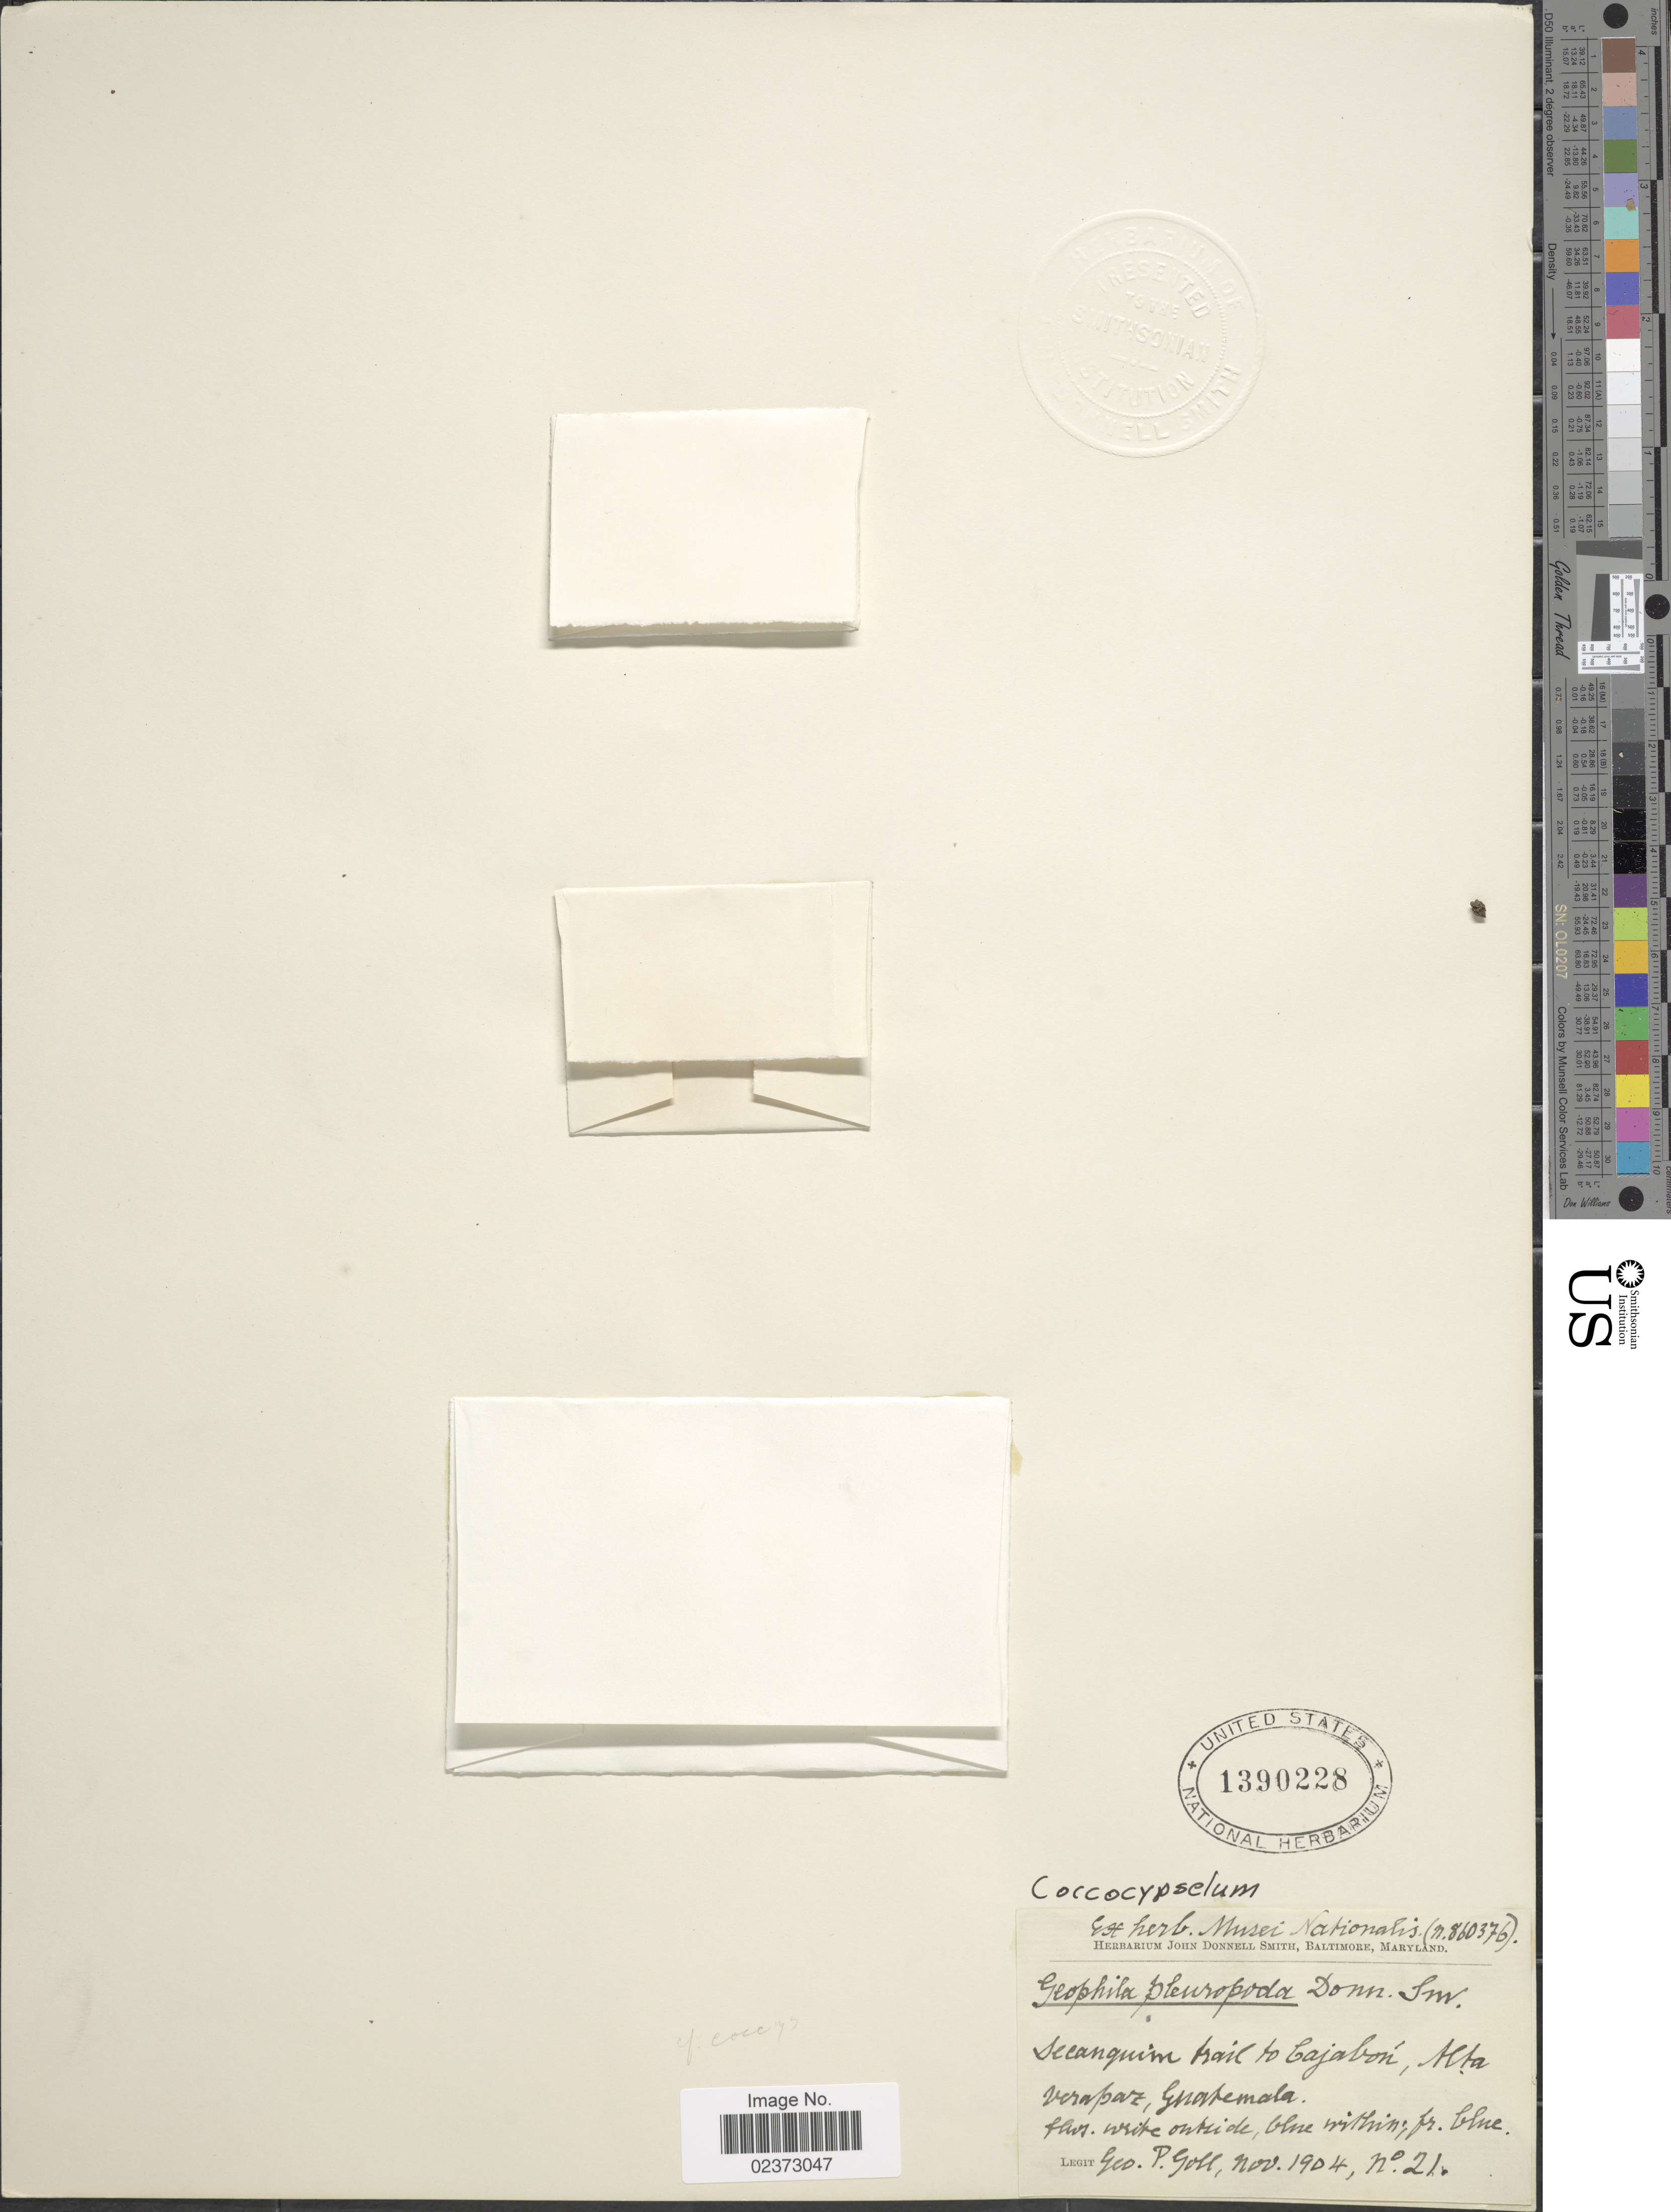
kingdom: Plantae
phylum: Tracheophyta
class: Magnoliopsida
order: Gentianales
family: Rubiaceae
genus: Coccocypselum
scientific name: Coccocypselum pleuropodum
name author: (Donn. Sm.) Standl.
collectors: G. P. Goll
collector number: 21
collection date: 1904-11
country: Guatemala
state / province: Alta Verapaz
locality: Secanquim trail to Cajabon, Alta Verapaz, Guatemala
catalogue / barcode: US 1390228